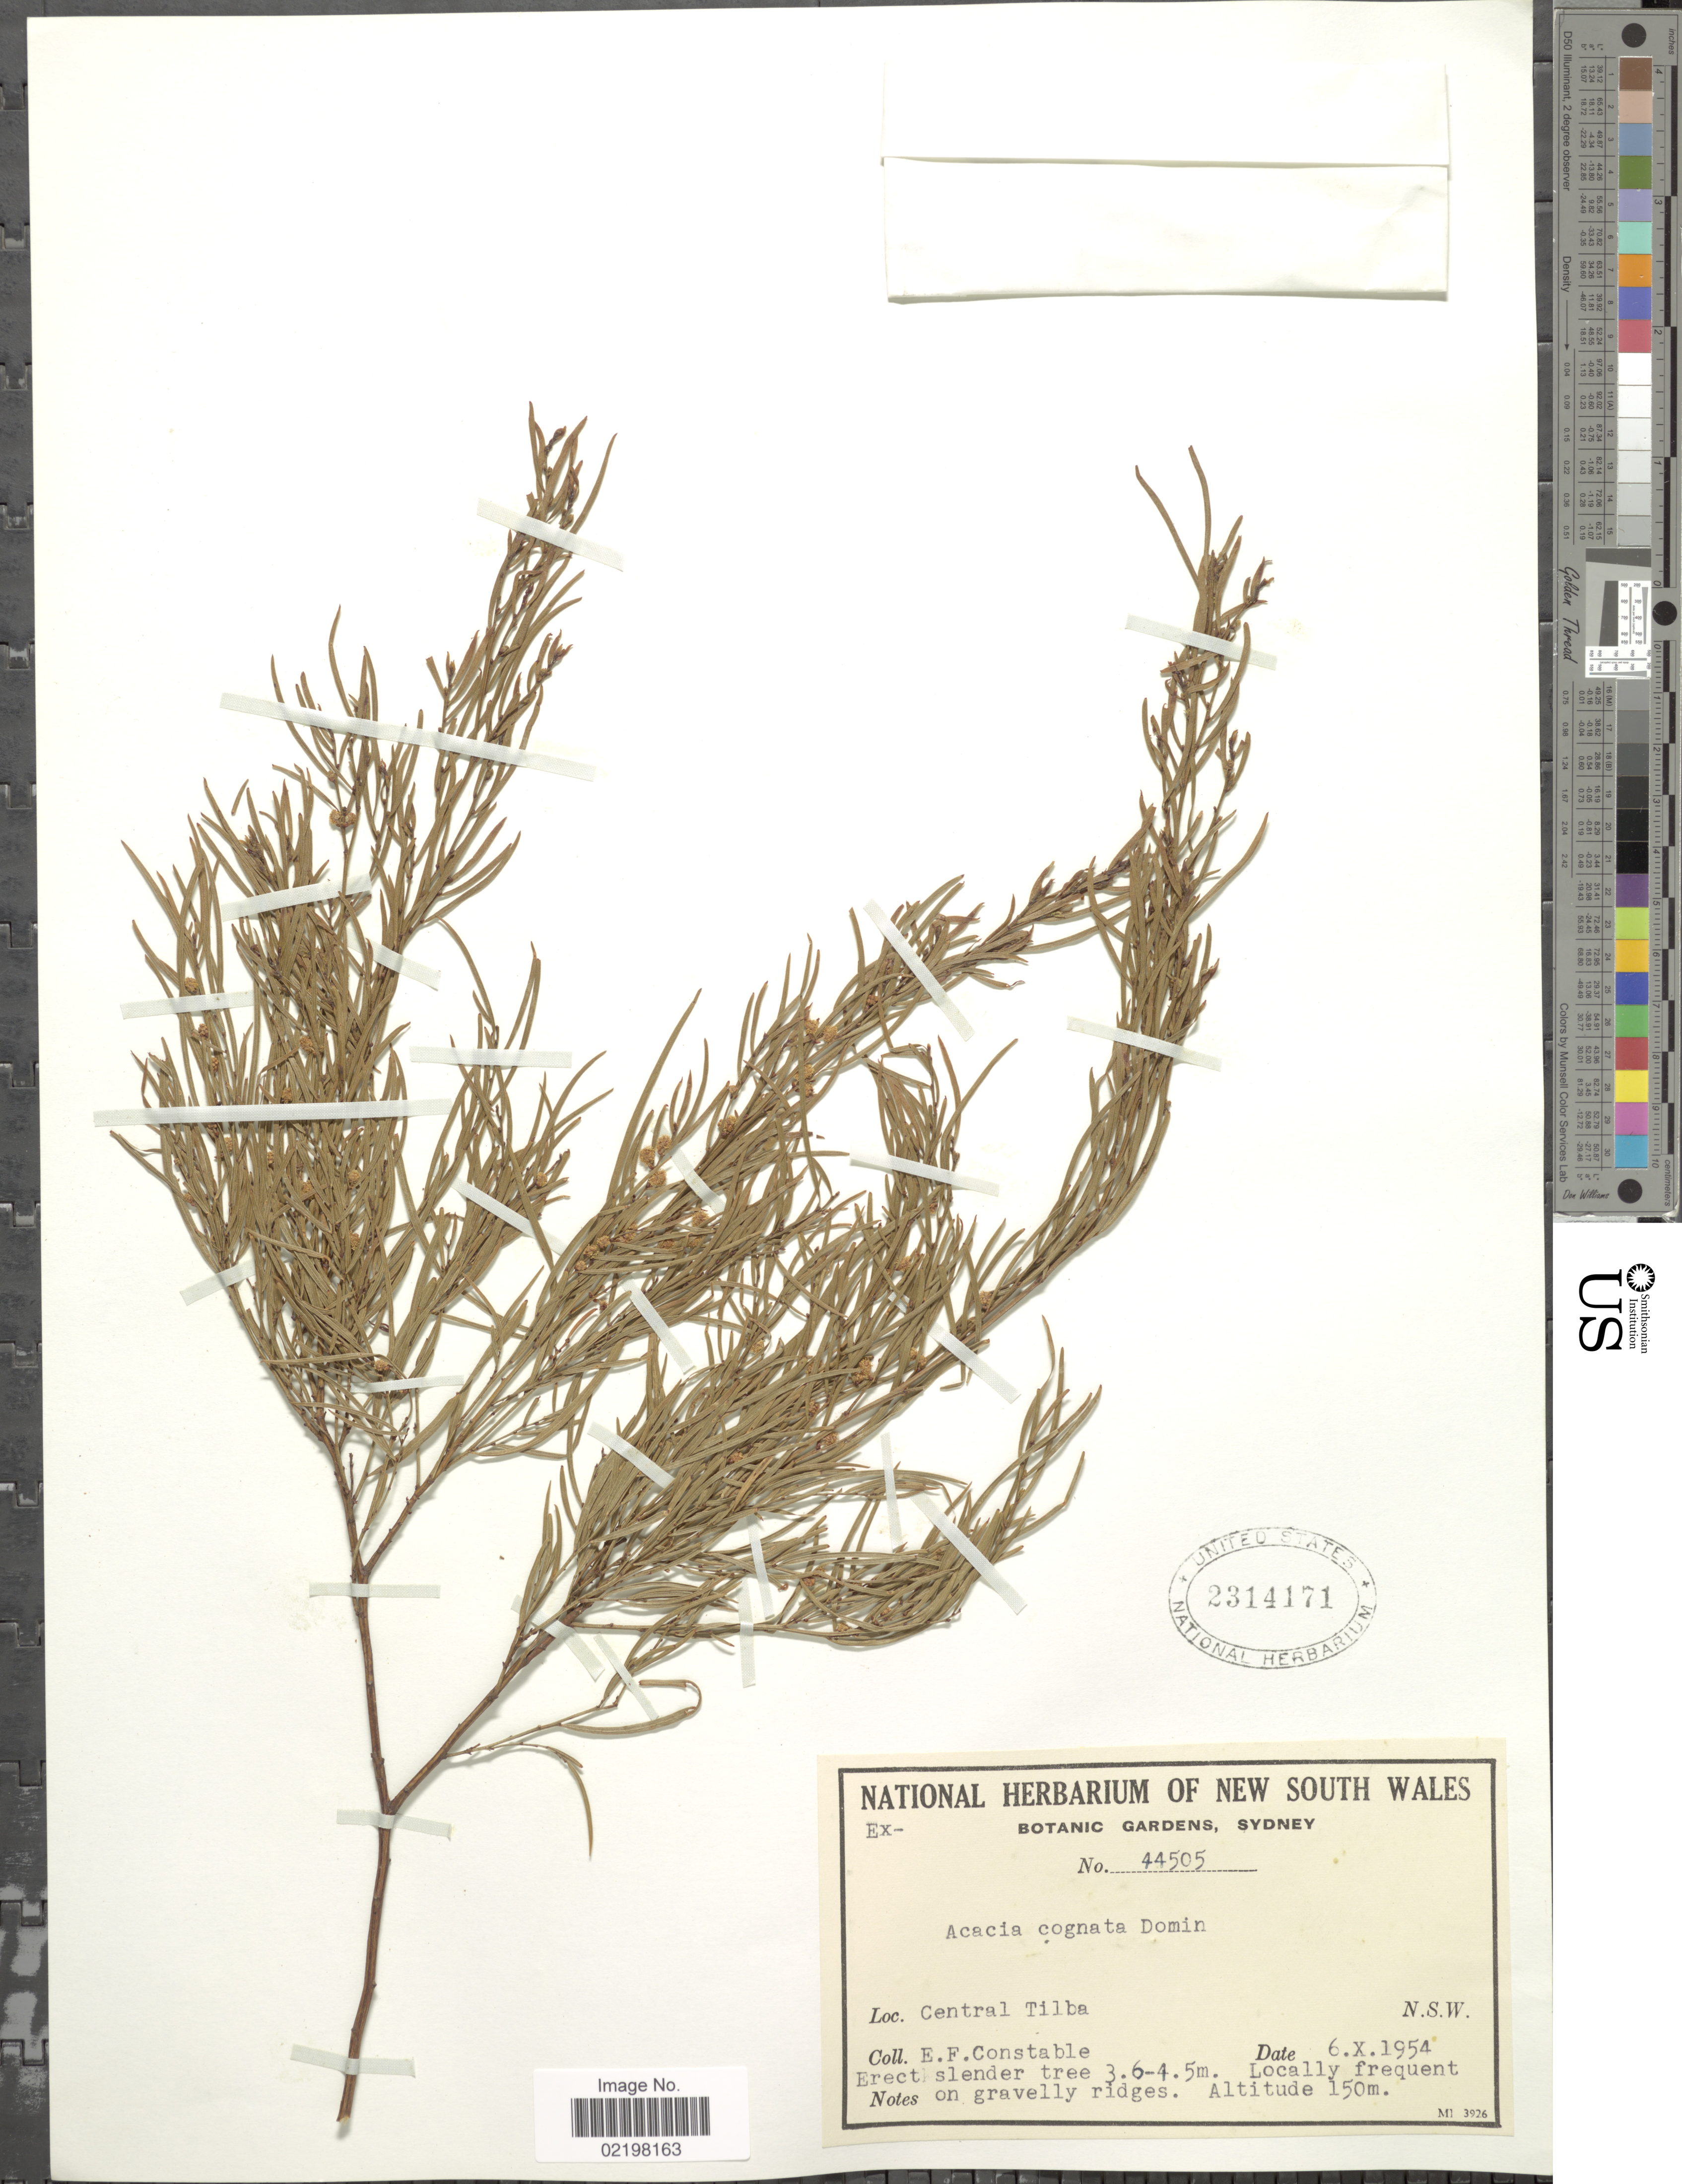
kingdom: Plantae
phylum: Tracheophyta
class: Magnoliopsida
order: Fabales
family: Fabaceae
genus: Acacia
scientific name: Acacia cognata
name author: Domin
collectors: E. F. Constable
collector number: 44505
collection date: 1954-10-06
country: Australia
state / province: New South Wales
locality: Central Tilba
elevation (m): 150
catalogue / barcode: US 2314171